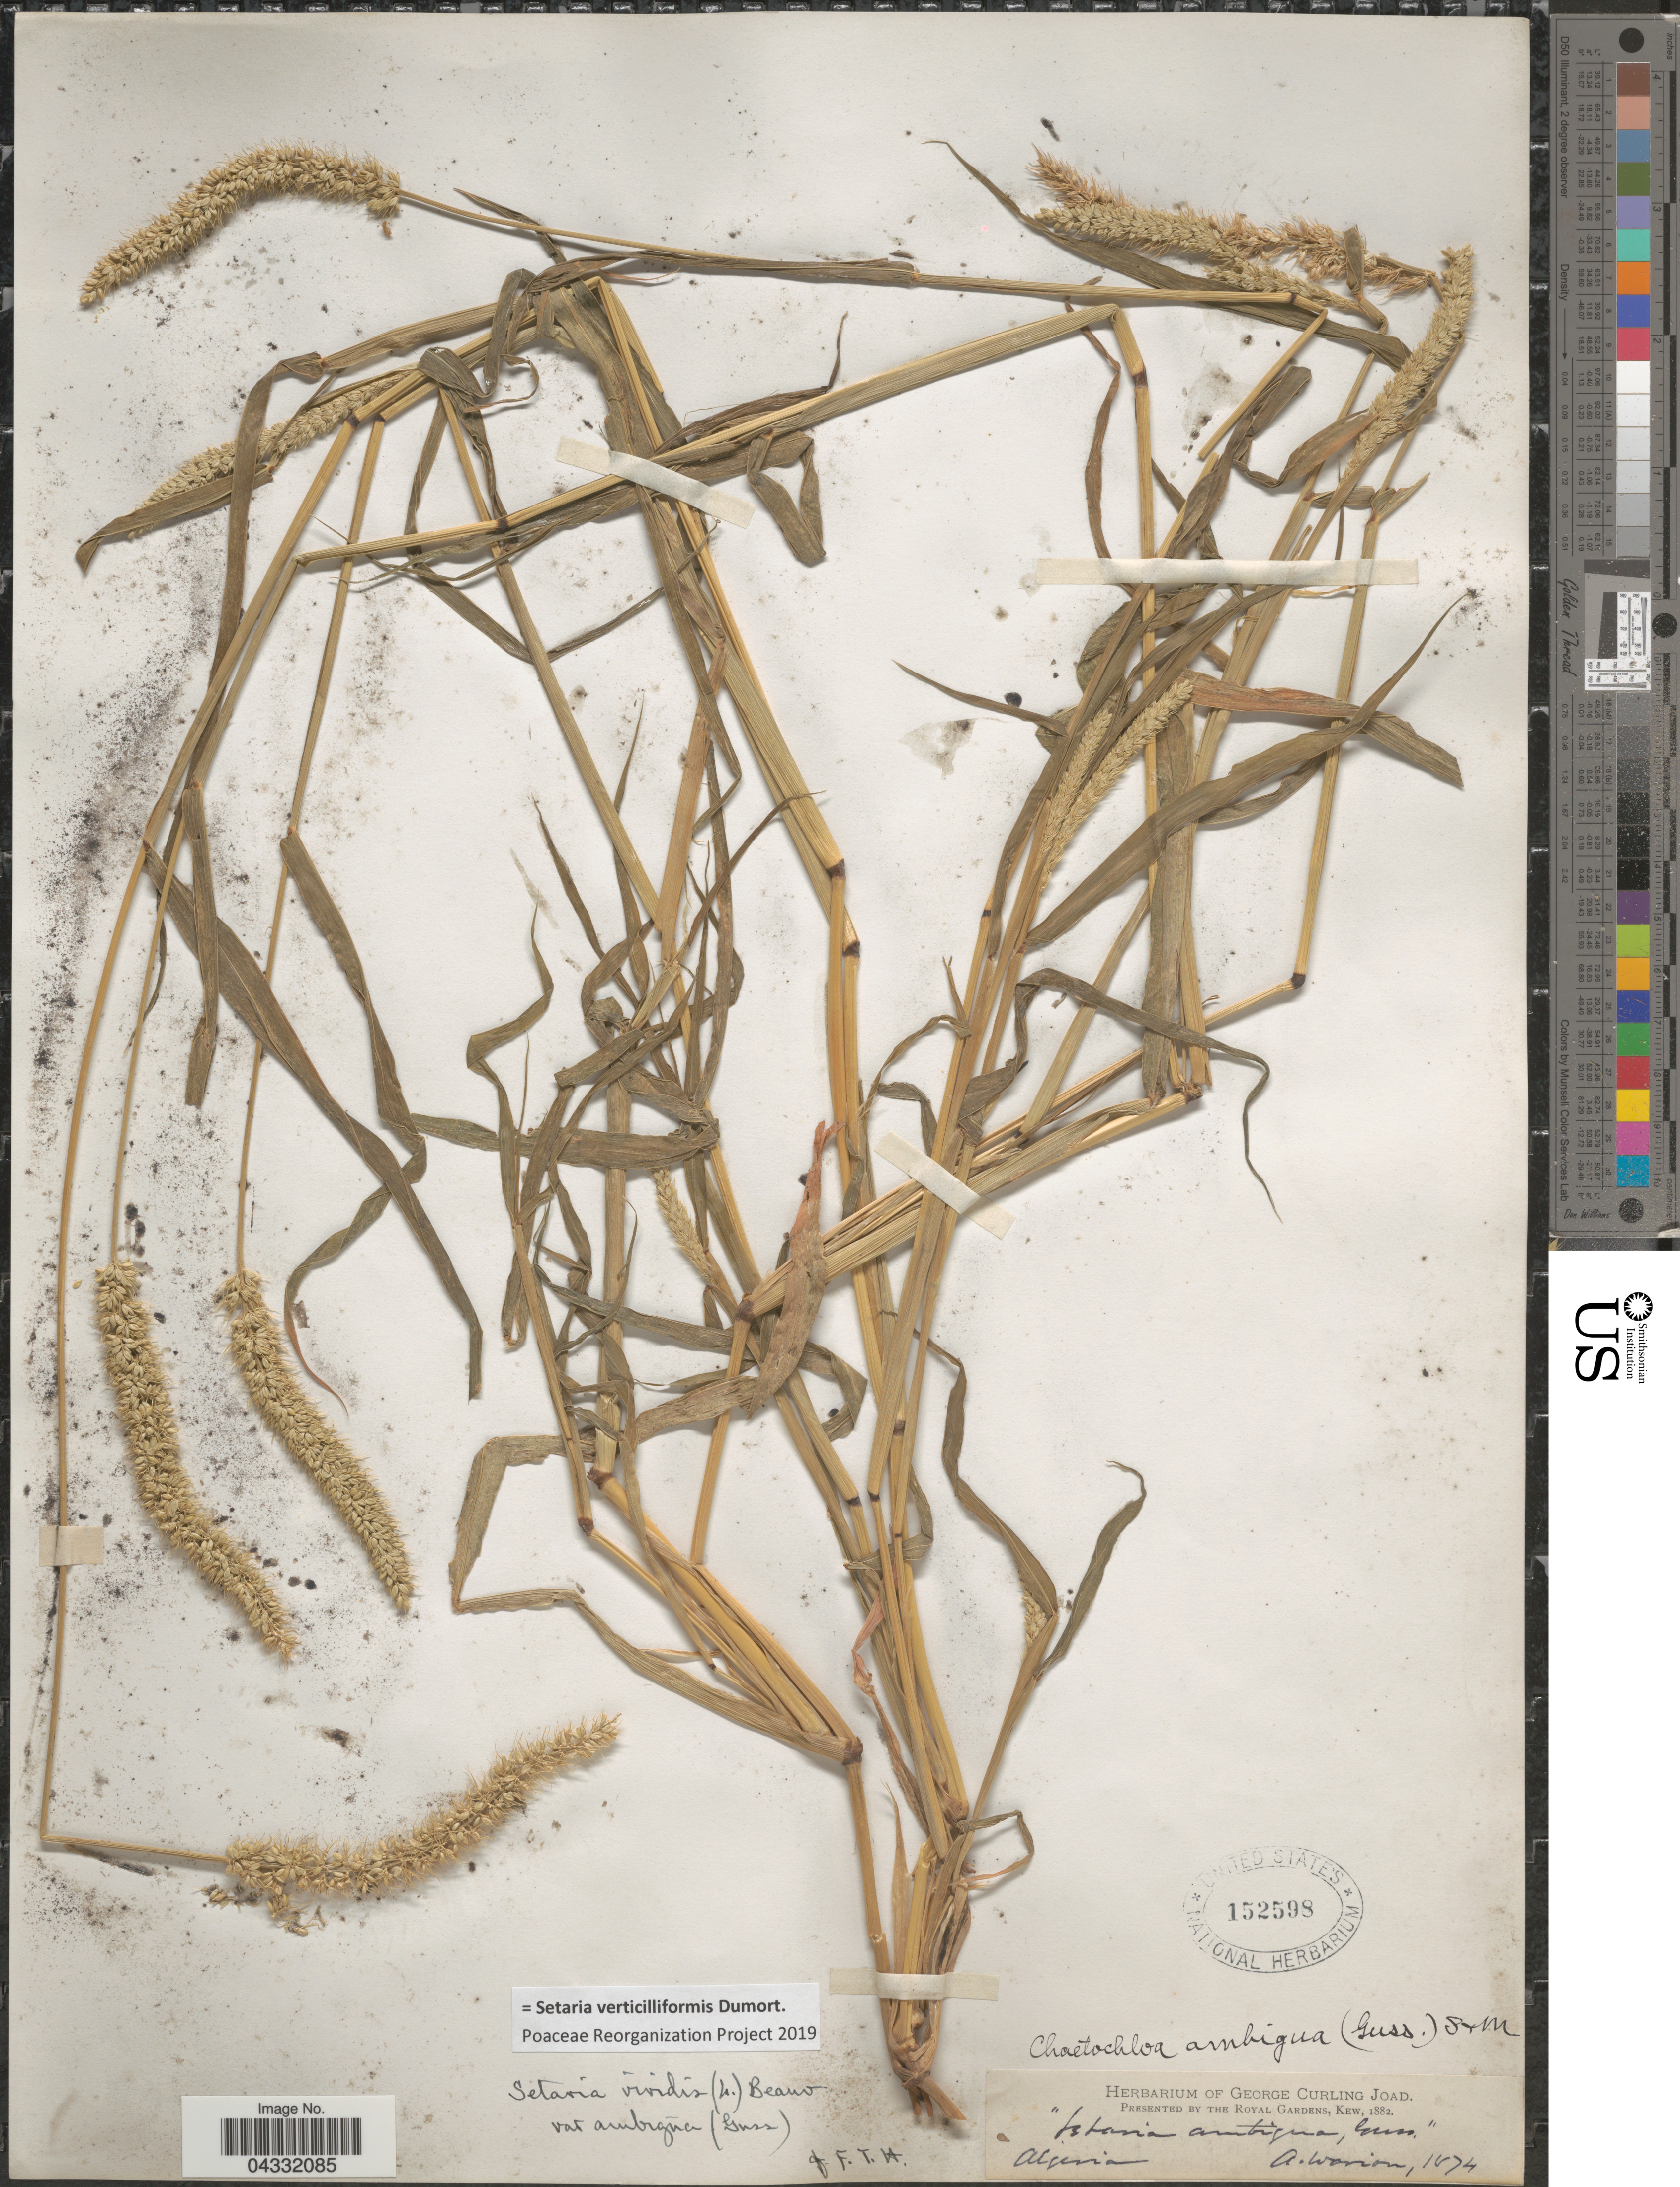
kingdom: Plantae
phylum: Tracheophyta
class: Liliopsida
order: Poales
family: Poaceae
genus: Setaria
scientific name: Setaria verticilliformis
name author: Dumort.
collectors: A. Warion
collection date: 1874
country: Algeria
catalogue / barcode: US 152598